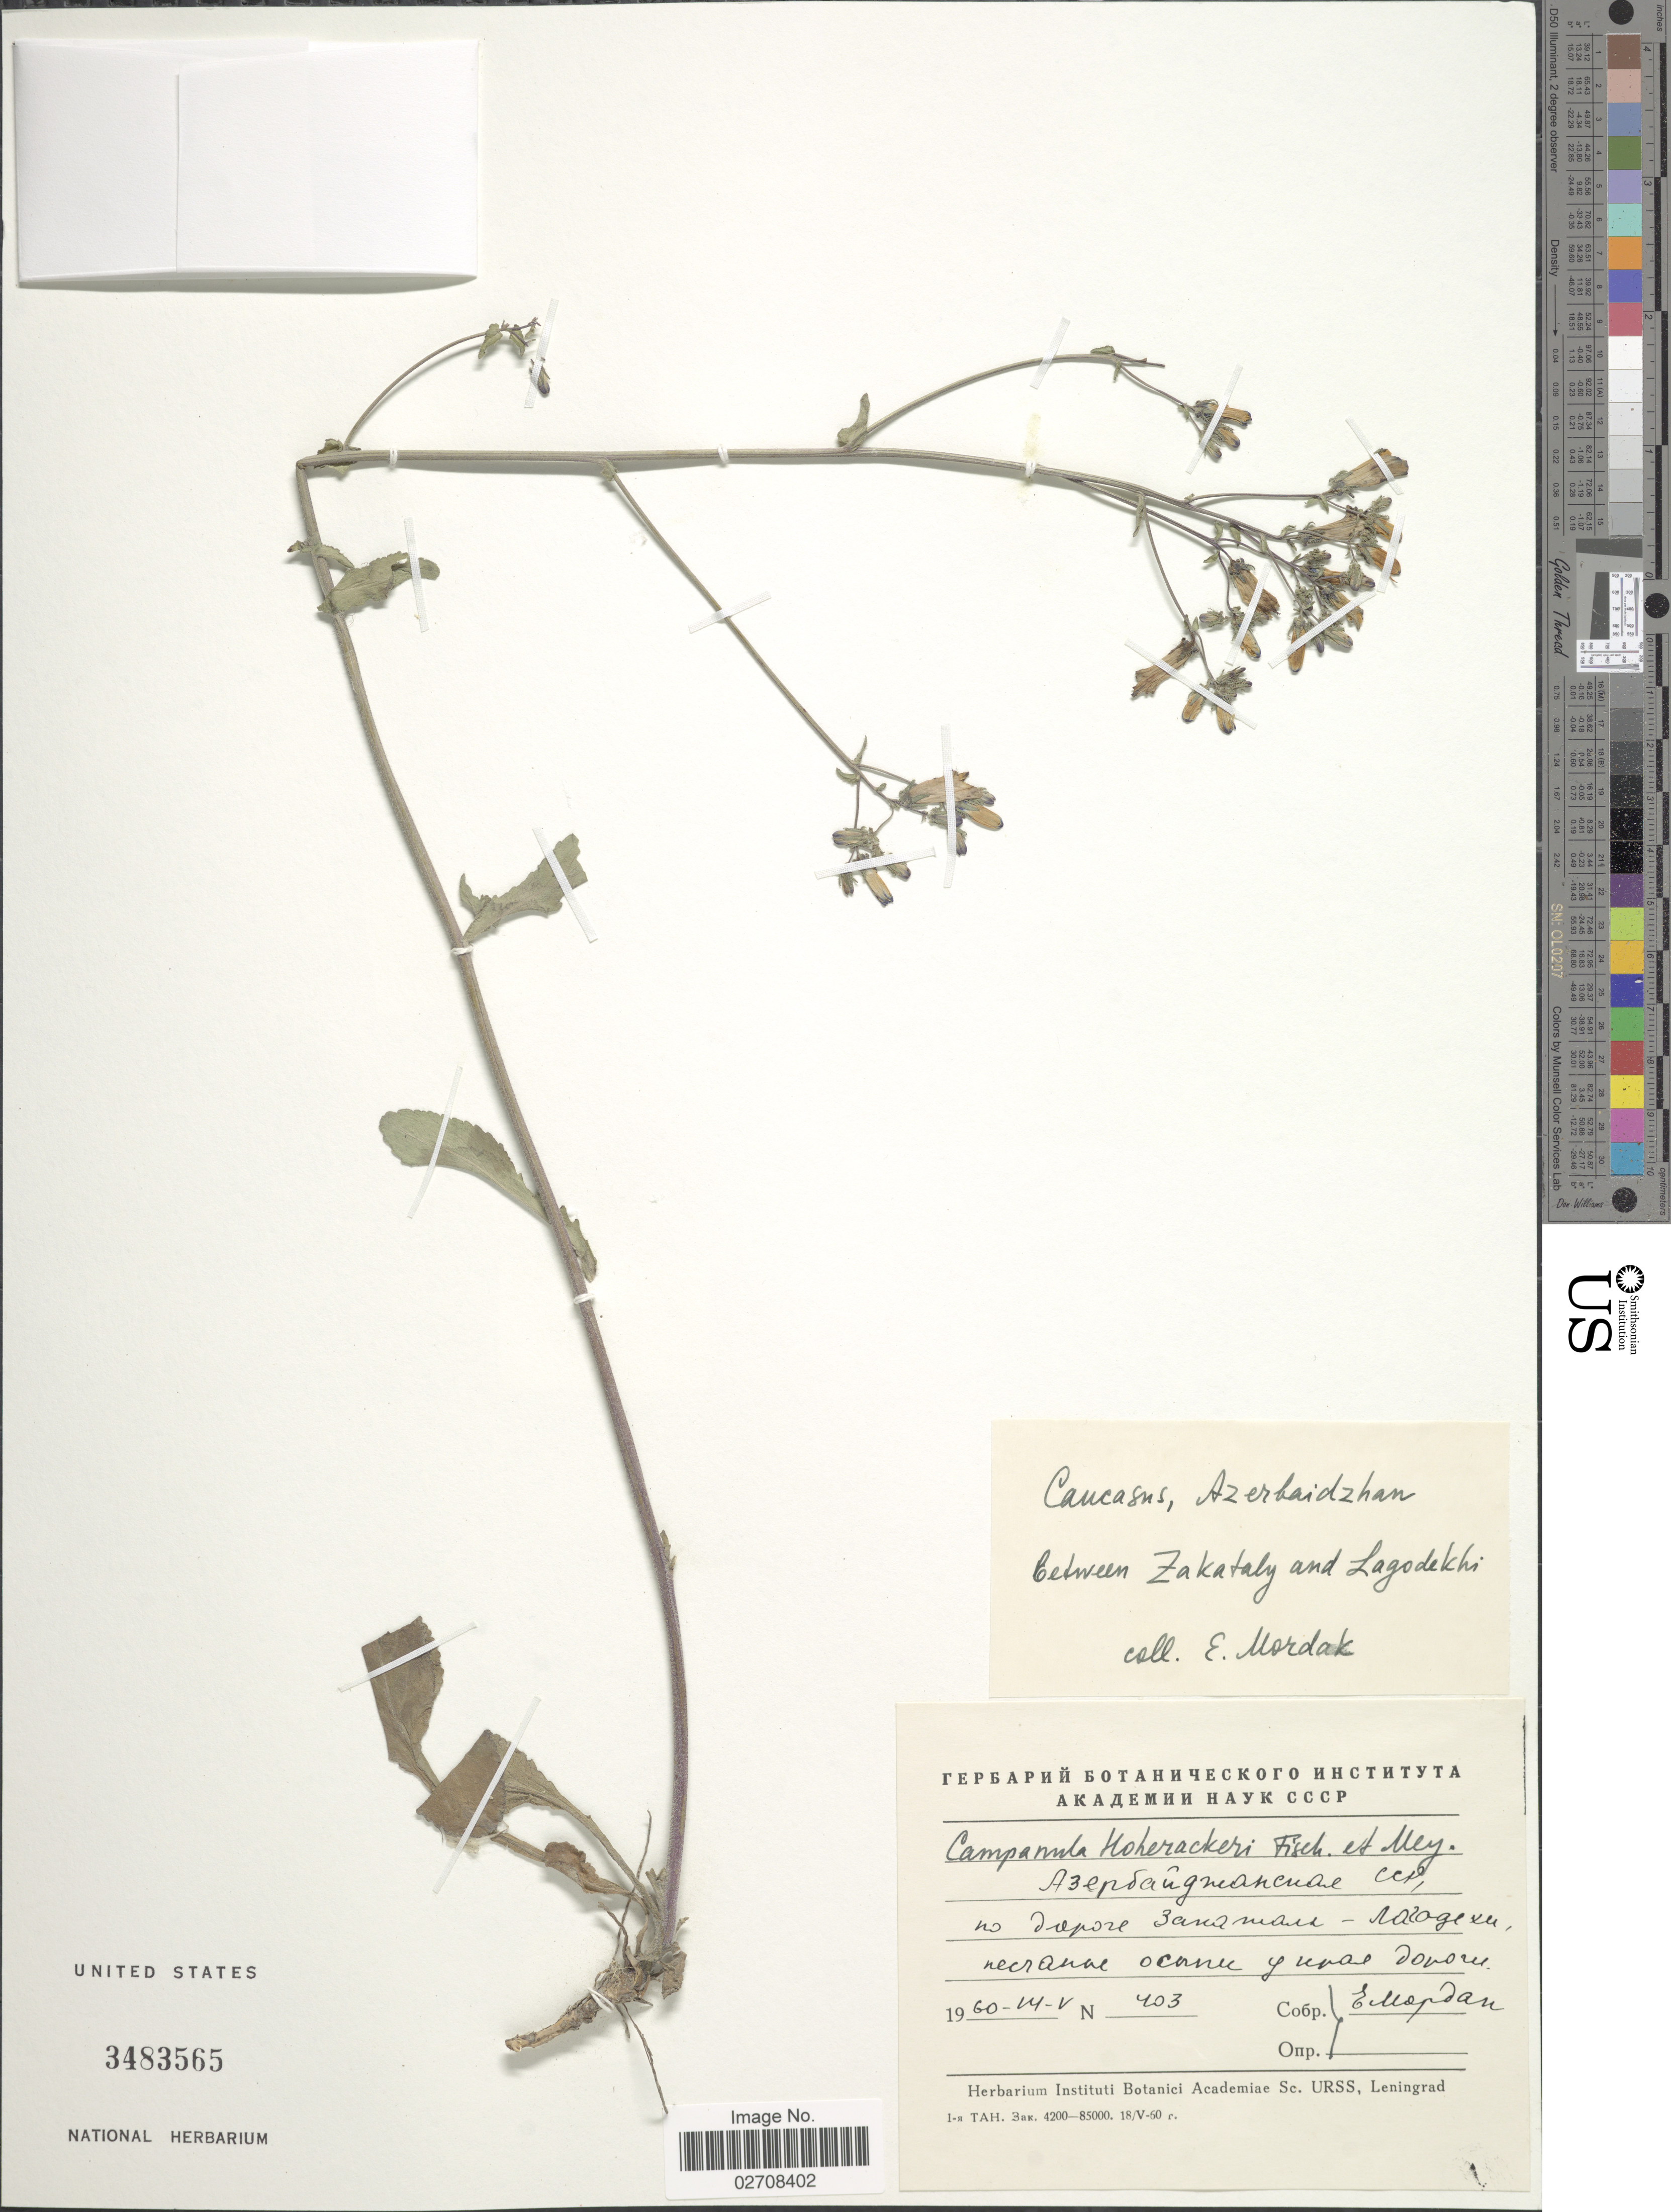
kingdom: Plantae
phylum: Tracheophyta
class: Magnoliopsida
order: Asterales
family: Campanulaceae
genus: Campanula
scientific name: Campanula hohenackeri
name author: Fisch. & C.A. Mey.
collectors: E. Mordak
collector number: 403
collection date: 1960-05-14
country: Azerbaijan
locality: Caucasus, Azerbaidzhan between Zakataly and Lagodekhi.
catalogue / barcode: US 3483565